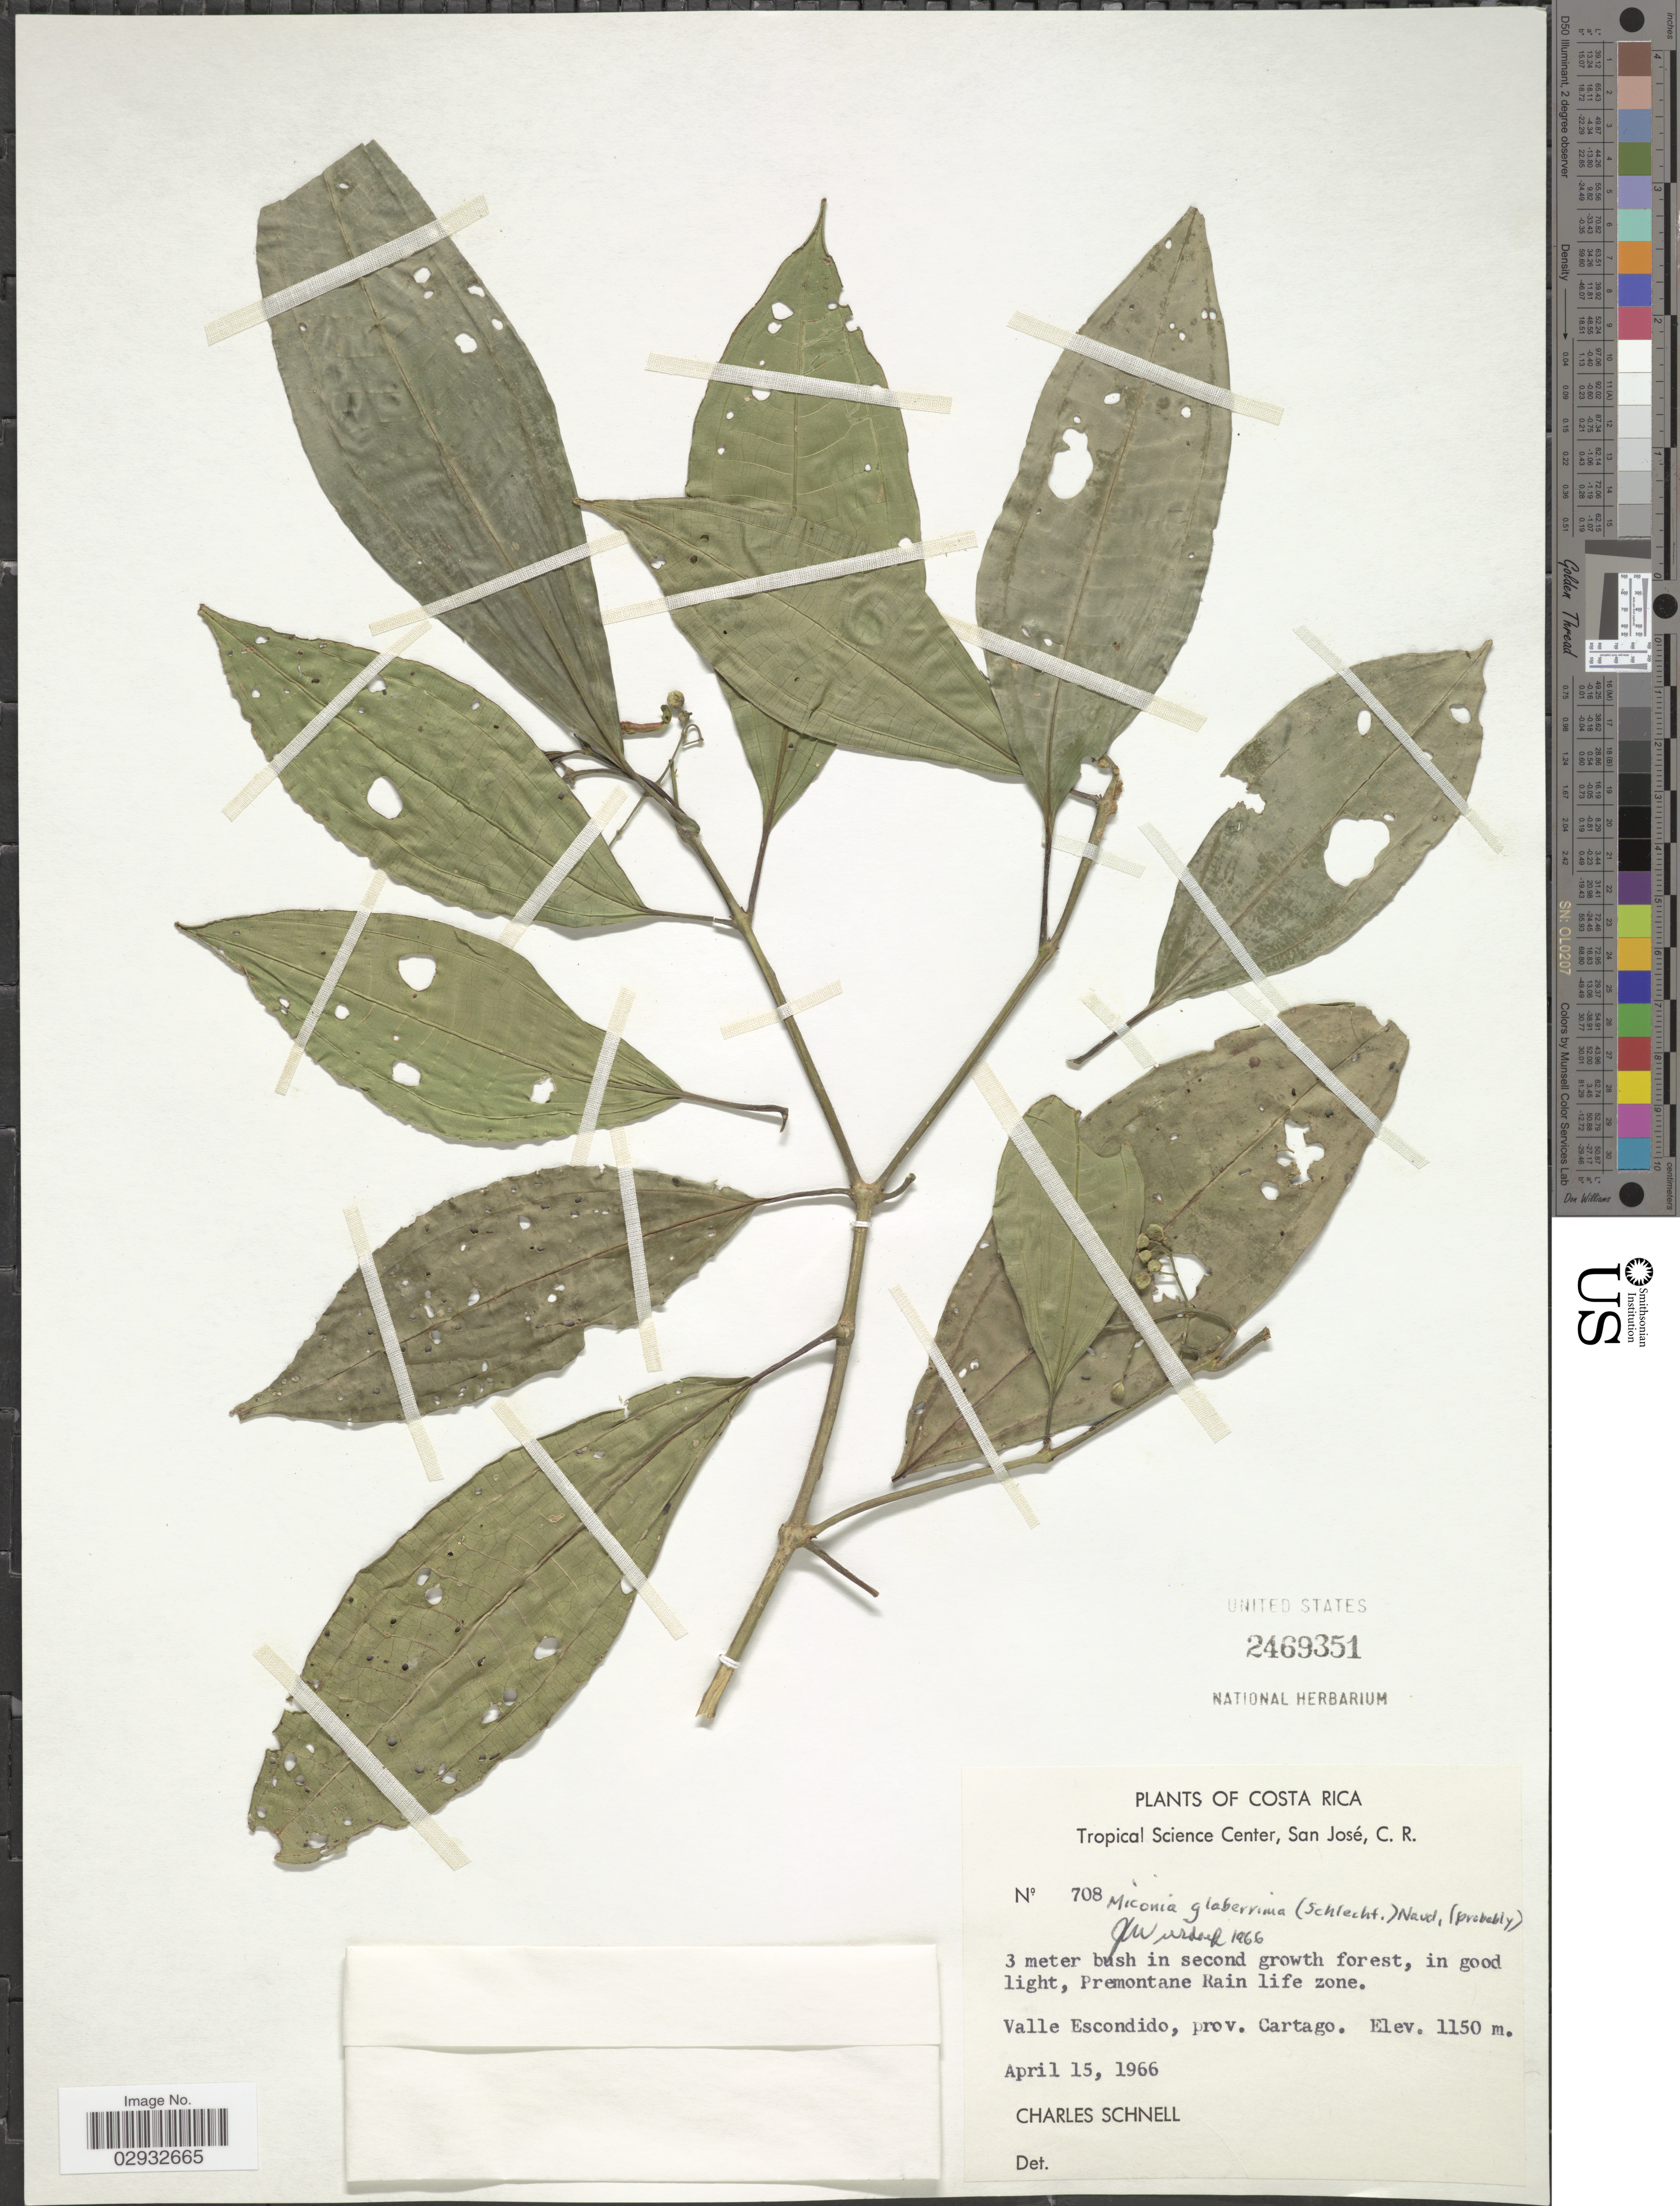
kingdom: Plantae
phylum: Tracheophyta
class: Magnoliopsida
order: Myrtales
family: Melastomataceae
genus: Miconia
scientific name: Miconia glaberrima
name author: (Schltdl.) Naudin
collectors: C. Schnell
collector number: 708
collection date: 1966-04-15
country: Costa Rica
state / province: Cartago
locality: Premontane Rain life zone. Valle Escondido.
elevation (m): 1150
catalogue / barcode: US 2469351